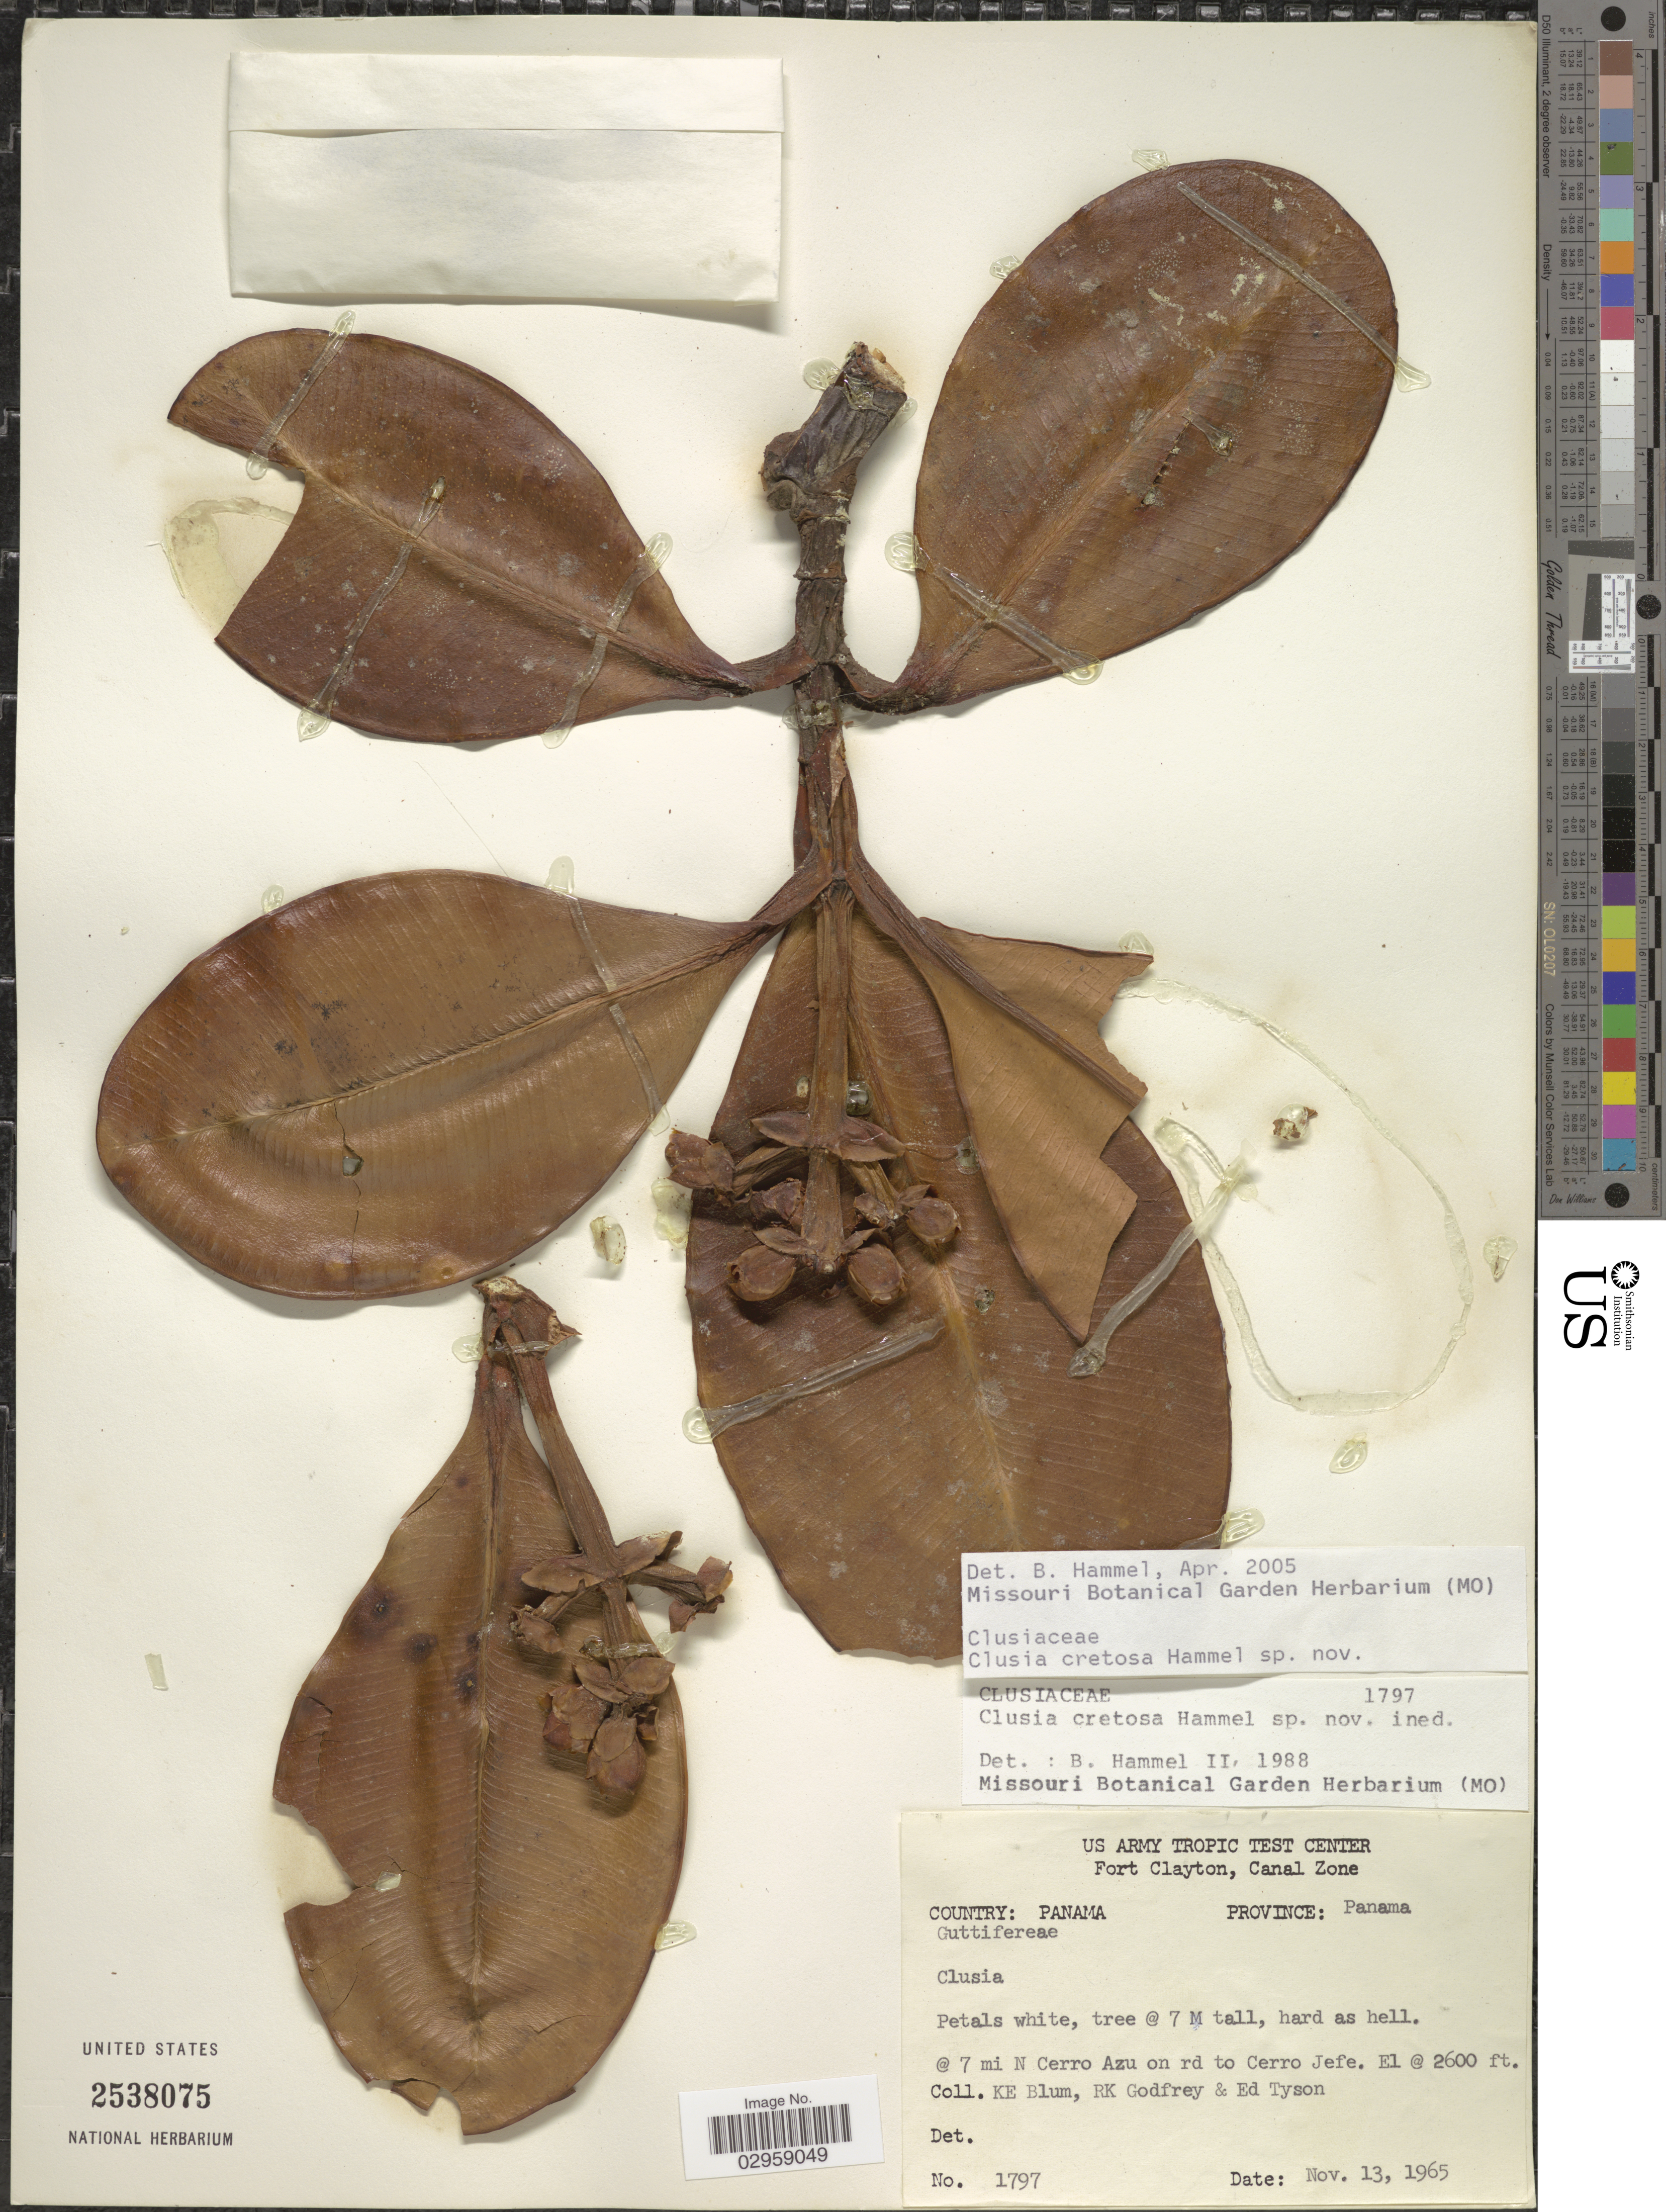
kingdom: Plantae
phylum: Tracheophyta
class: Magnoliopsida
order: Malpighiales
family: Clusiaceae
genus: Clusia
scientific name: Clusia cretosa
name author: Hammel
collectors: K. E. Blum, R. K. Godfrey & E. L. Tyson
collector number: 1797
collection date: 1965-11-13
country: Panama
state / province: Panamá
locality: @ 7 mi N Cerro Azu on rd to Cerro Jefe.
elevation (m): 792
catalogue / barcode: US 2538075